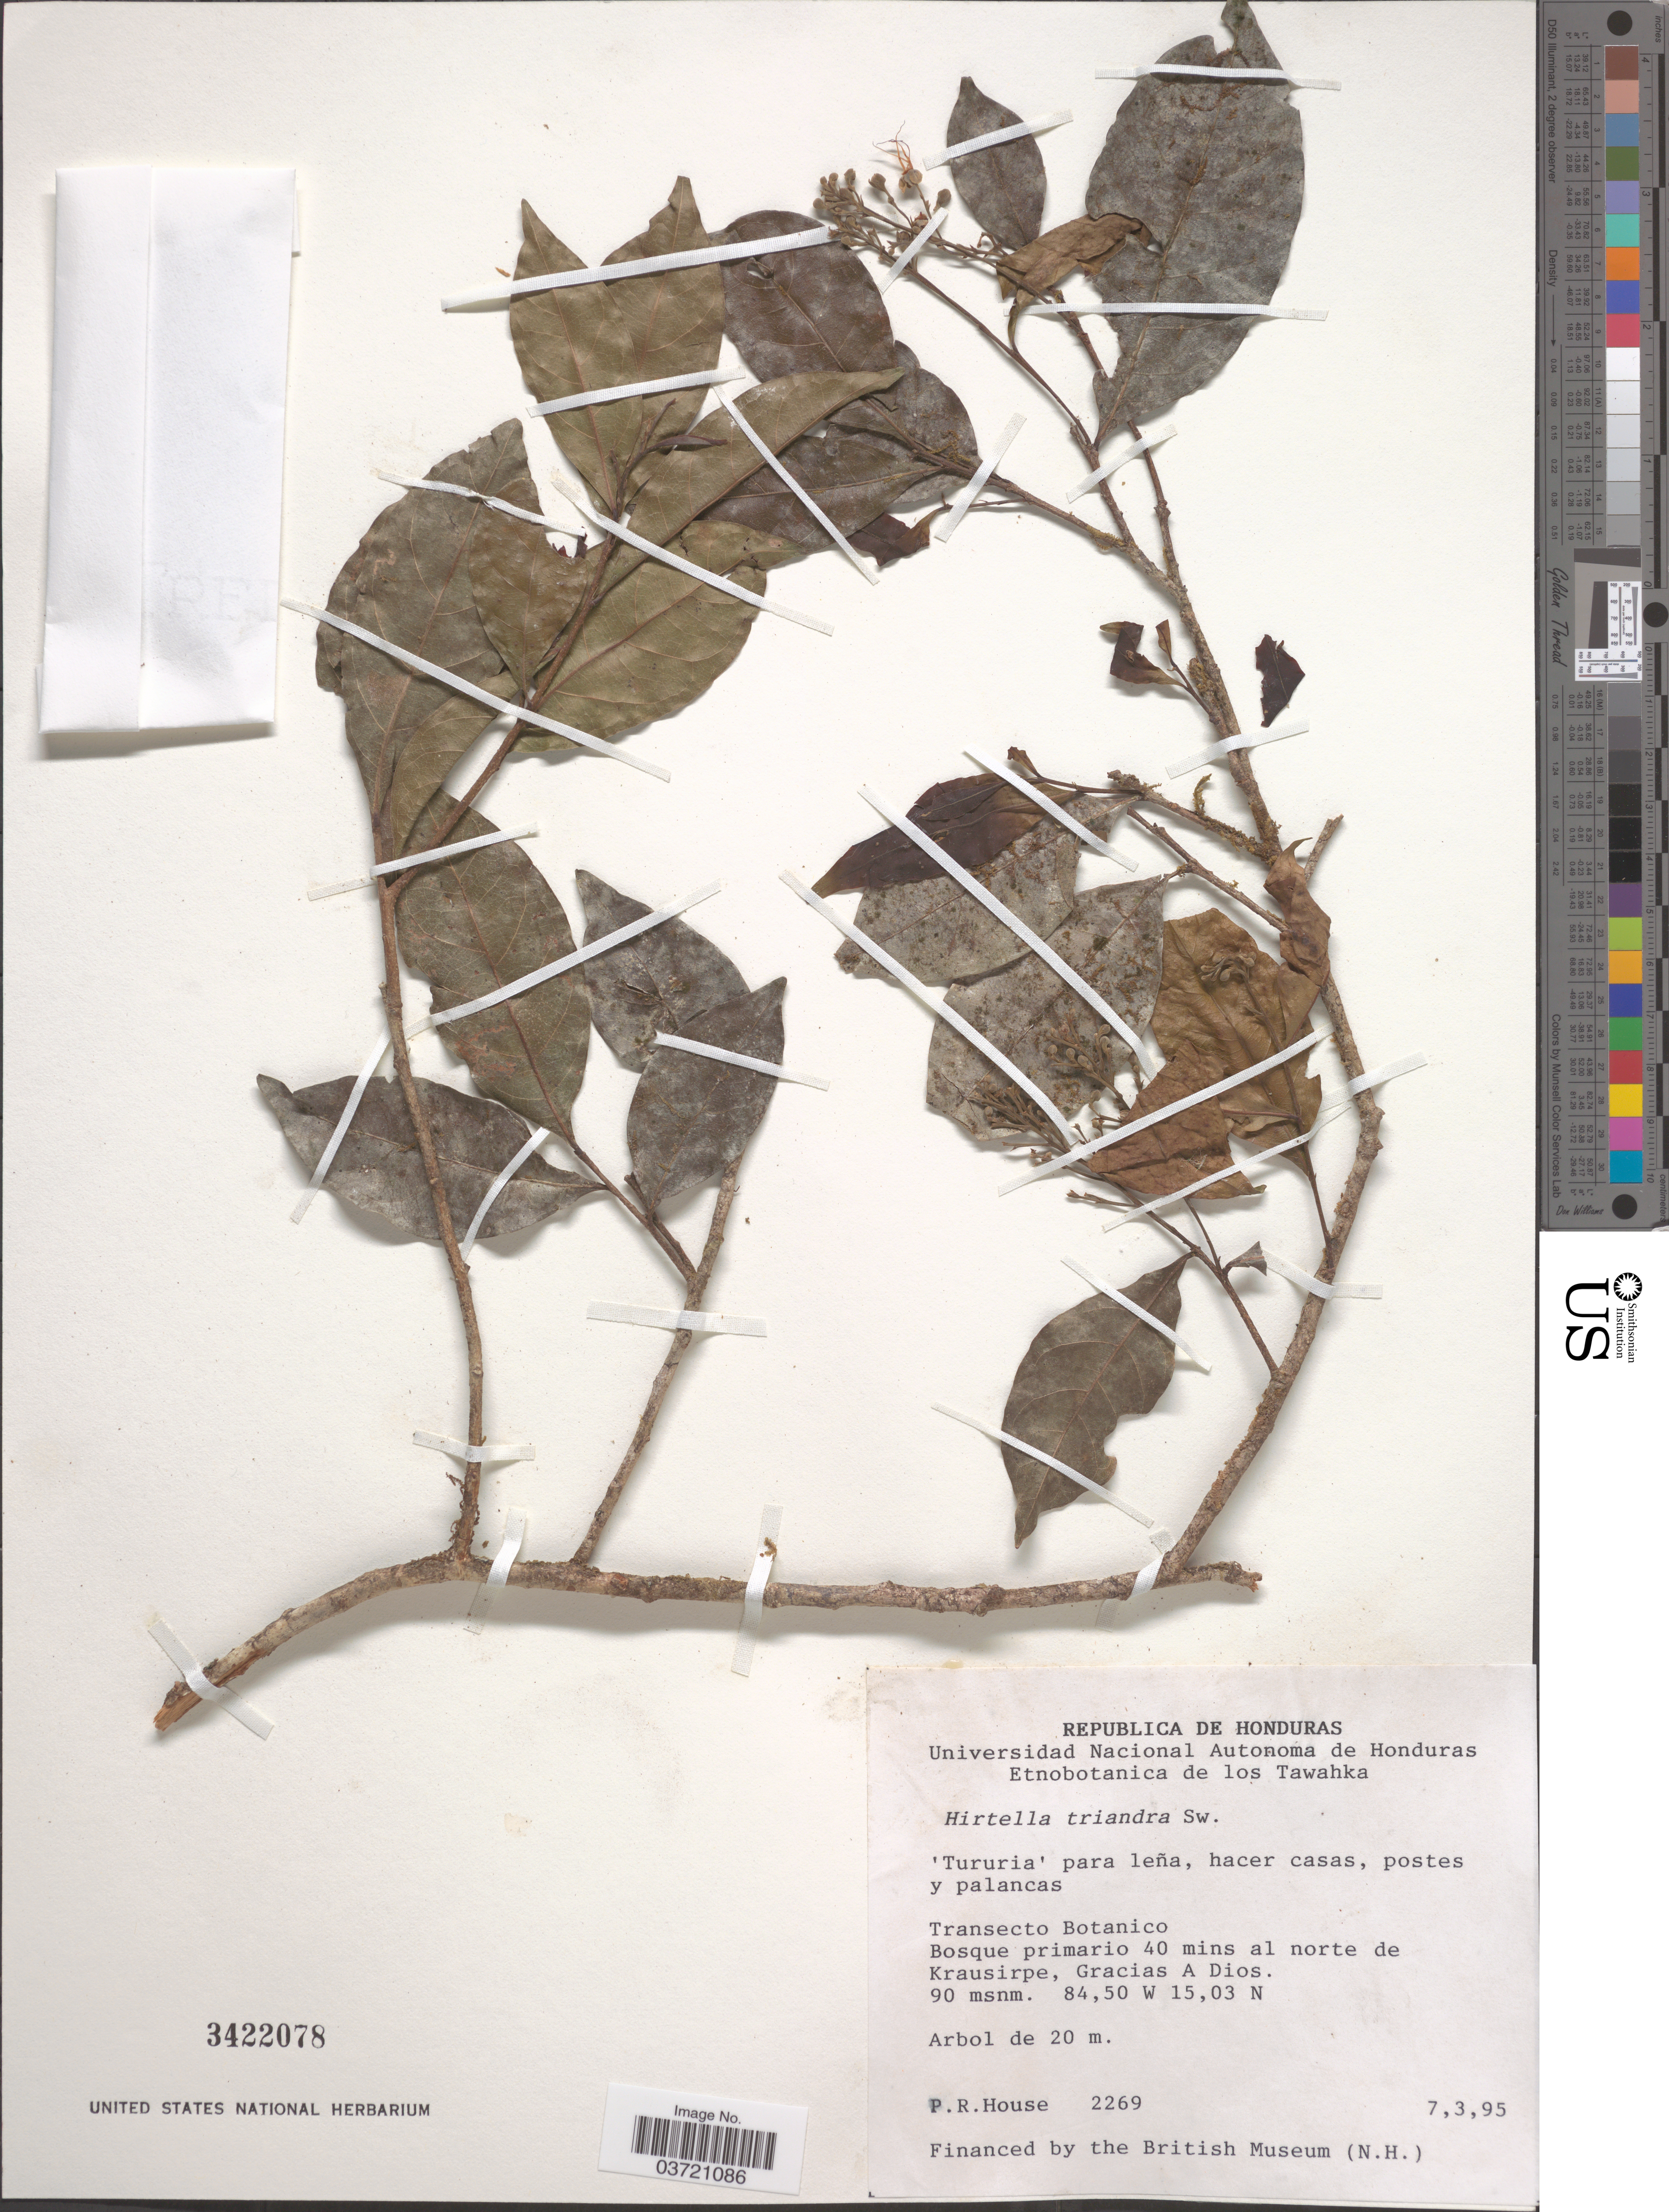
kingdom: Plantae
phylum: Tracheophyta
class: Magnoliopsida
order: Malpighiales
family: Chrysobalanaceae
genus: Hirtella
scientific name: Hirtella triandra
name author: Sw.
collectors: P. R. House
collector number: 2269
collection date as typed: Transcribed d/m/y: 3/7/95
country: Honduras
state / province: Gracias de Dios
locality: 'Tururia' para leña, hacer casas, postes y palancas. Transecto Botanico. Bosque primario 40 mins al norte de Krausirpe, Gracias A Dios.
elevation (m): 90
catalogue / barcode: US 3422078